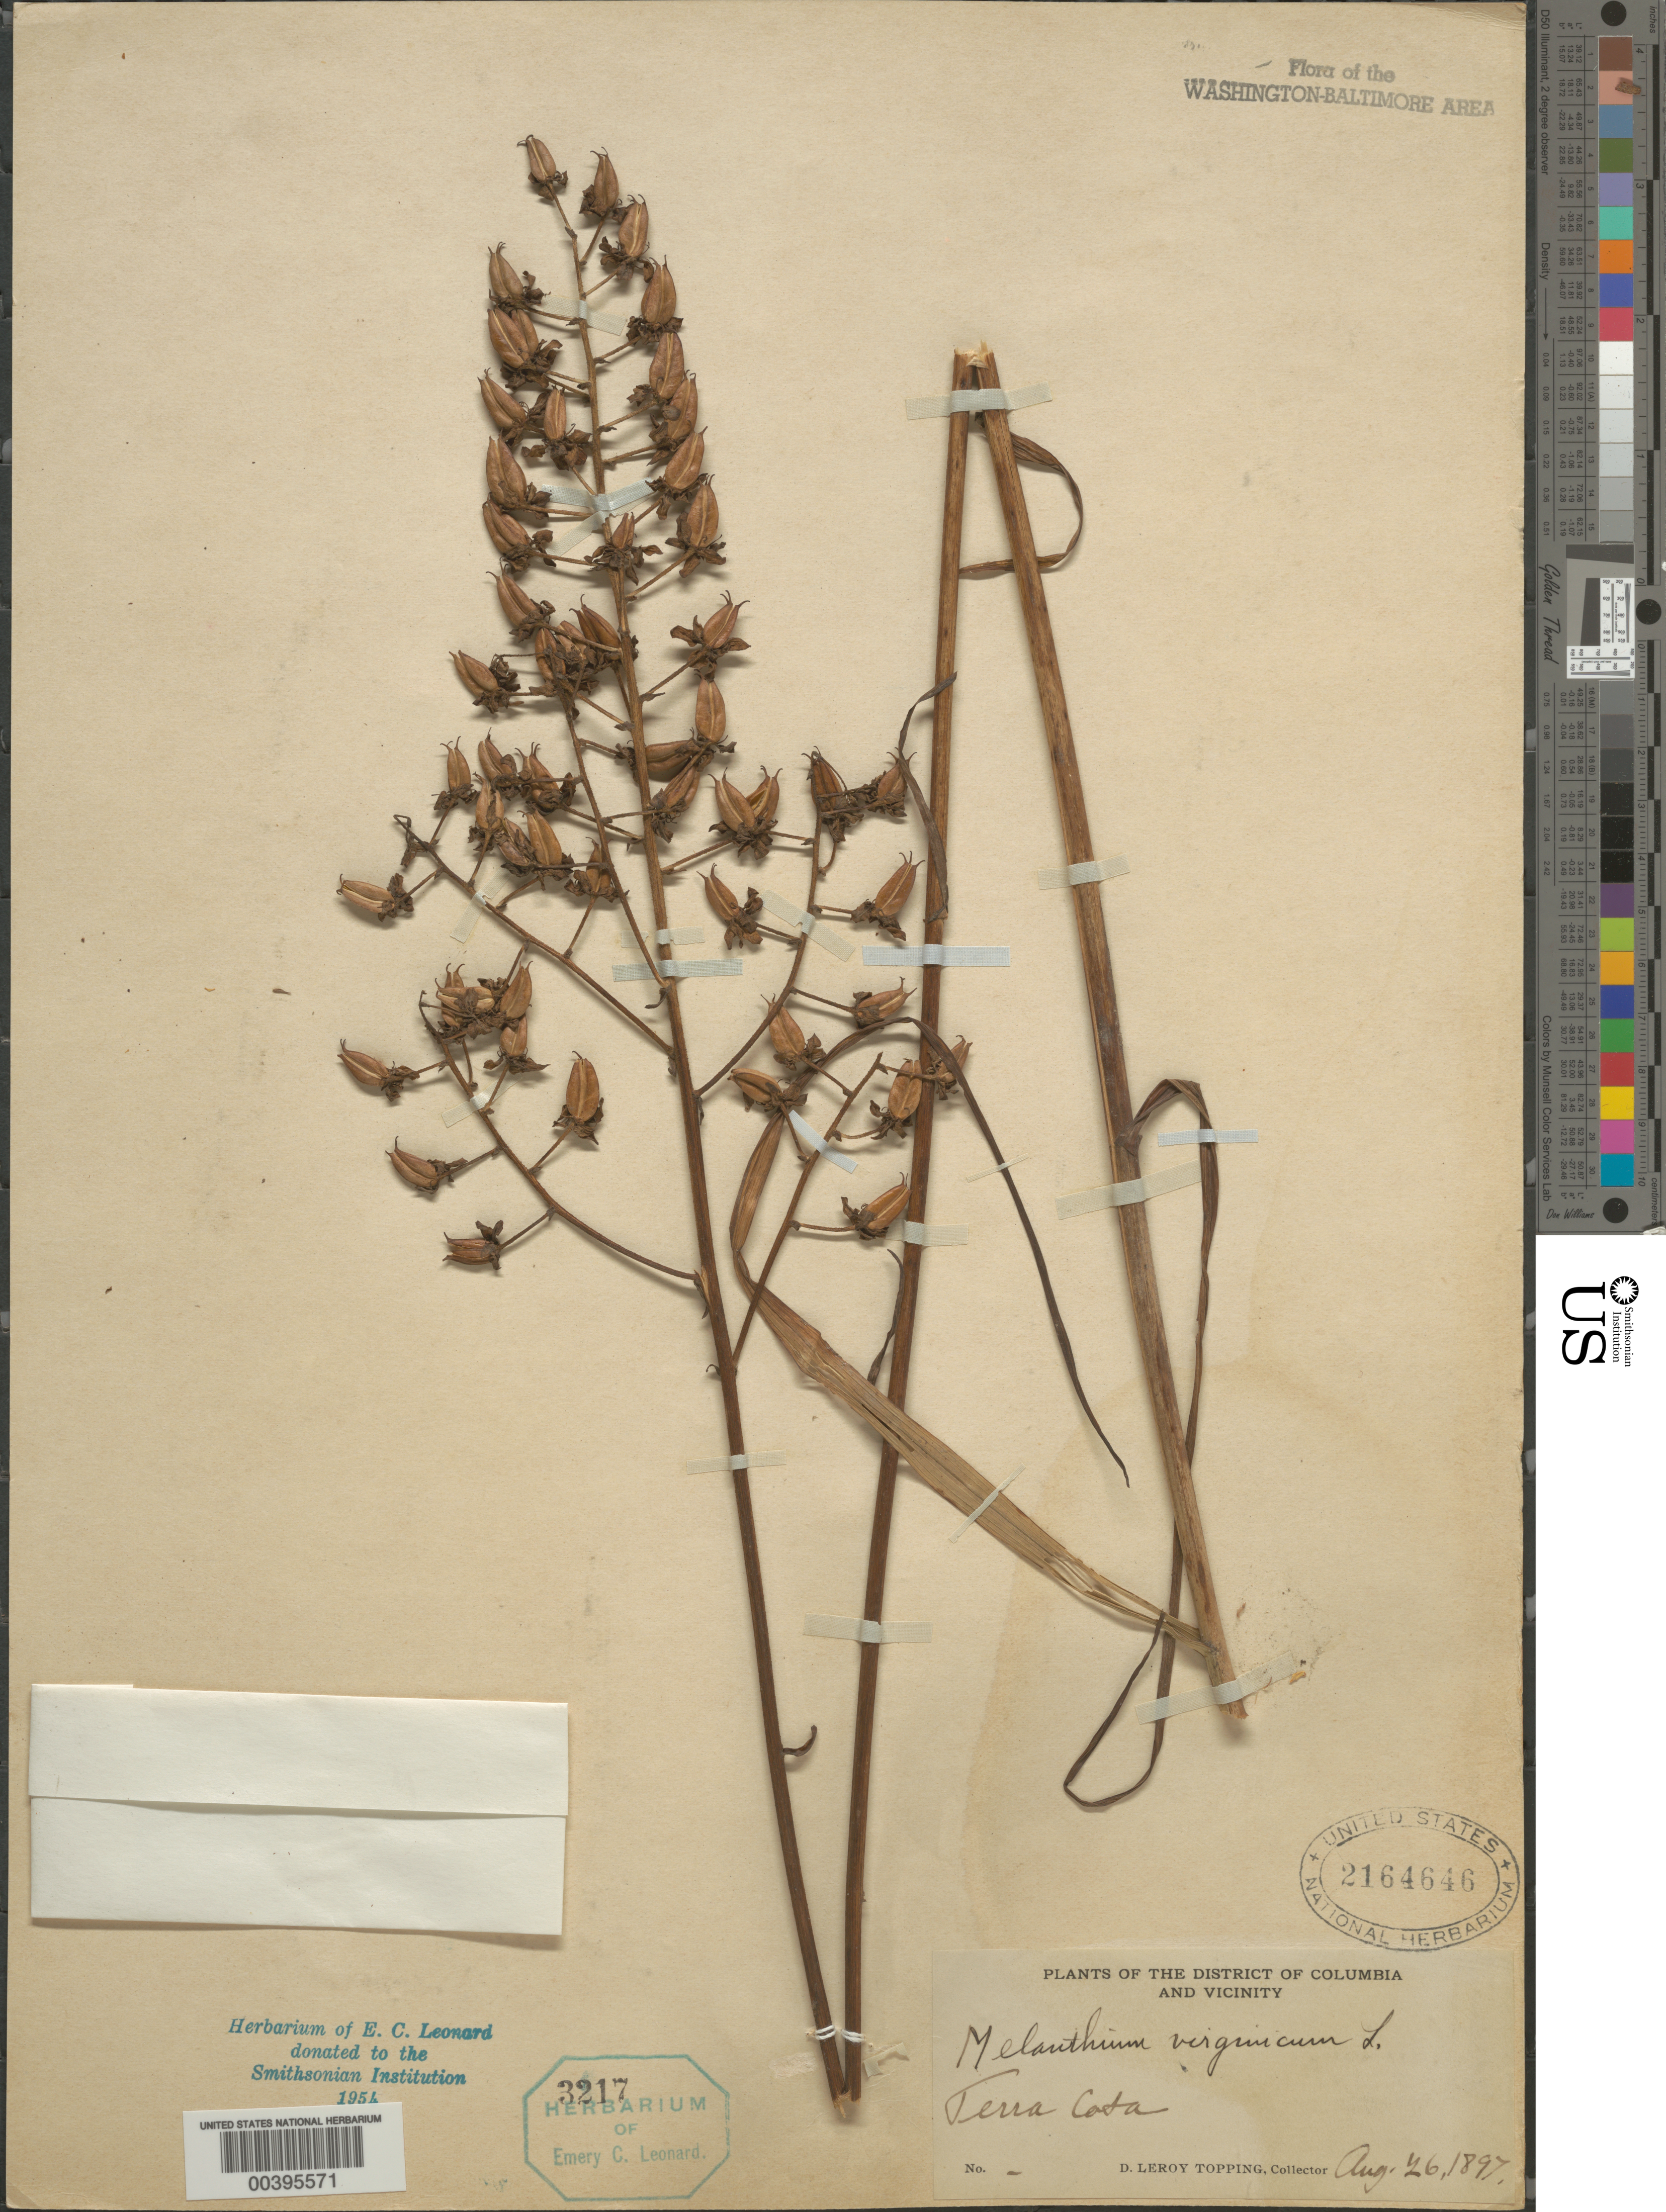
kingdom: Plantae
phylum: Tracheophyta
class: Liliopsida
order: Liliales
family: Melanthiaceae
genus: Melanthium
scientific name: Melanthium virginicum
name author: L.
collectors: D. L. Topping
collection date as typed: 26 Aug 1897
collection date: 1897-08-26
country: United States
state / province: District of Columbia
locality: Terra Cotta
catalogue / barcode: US 2164646